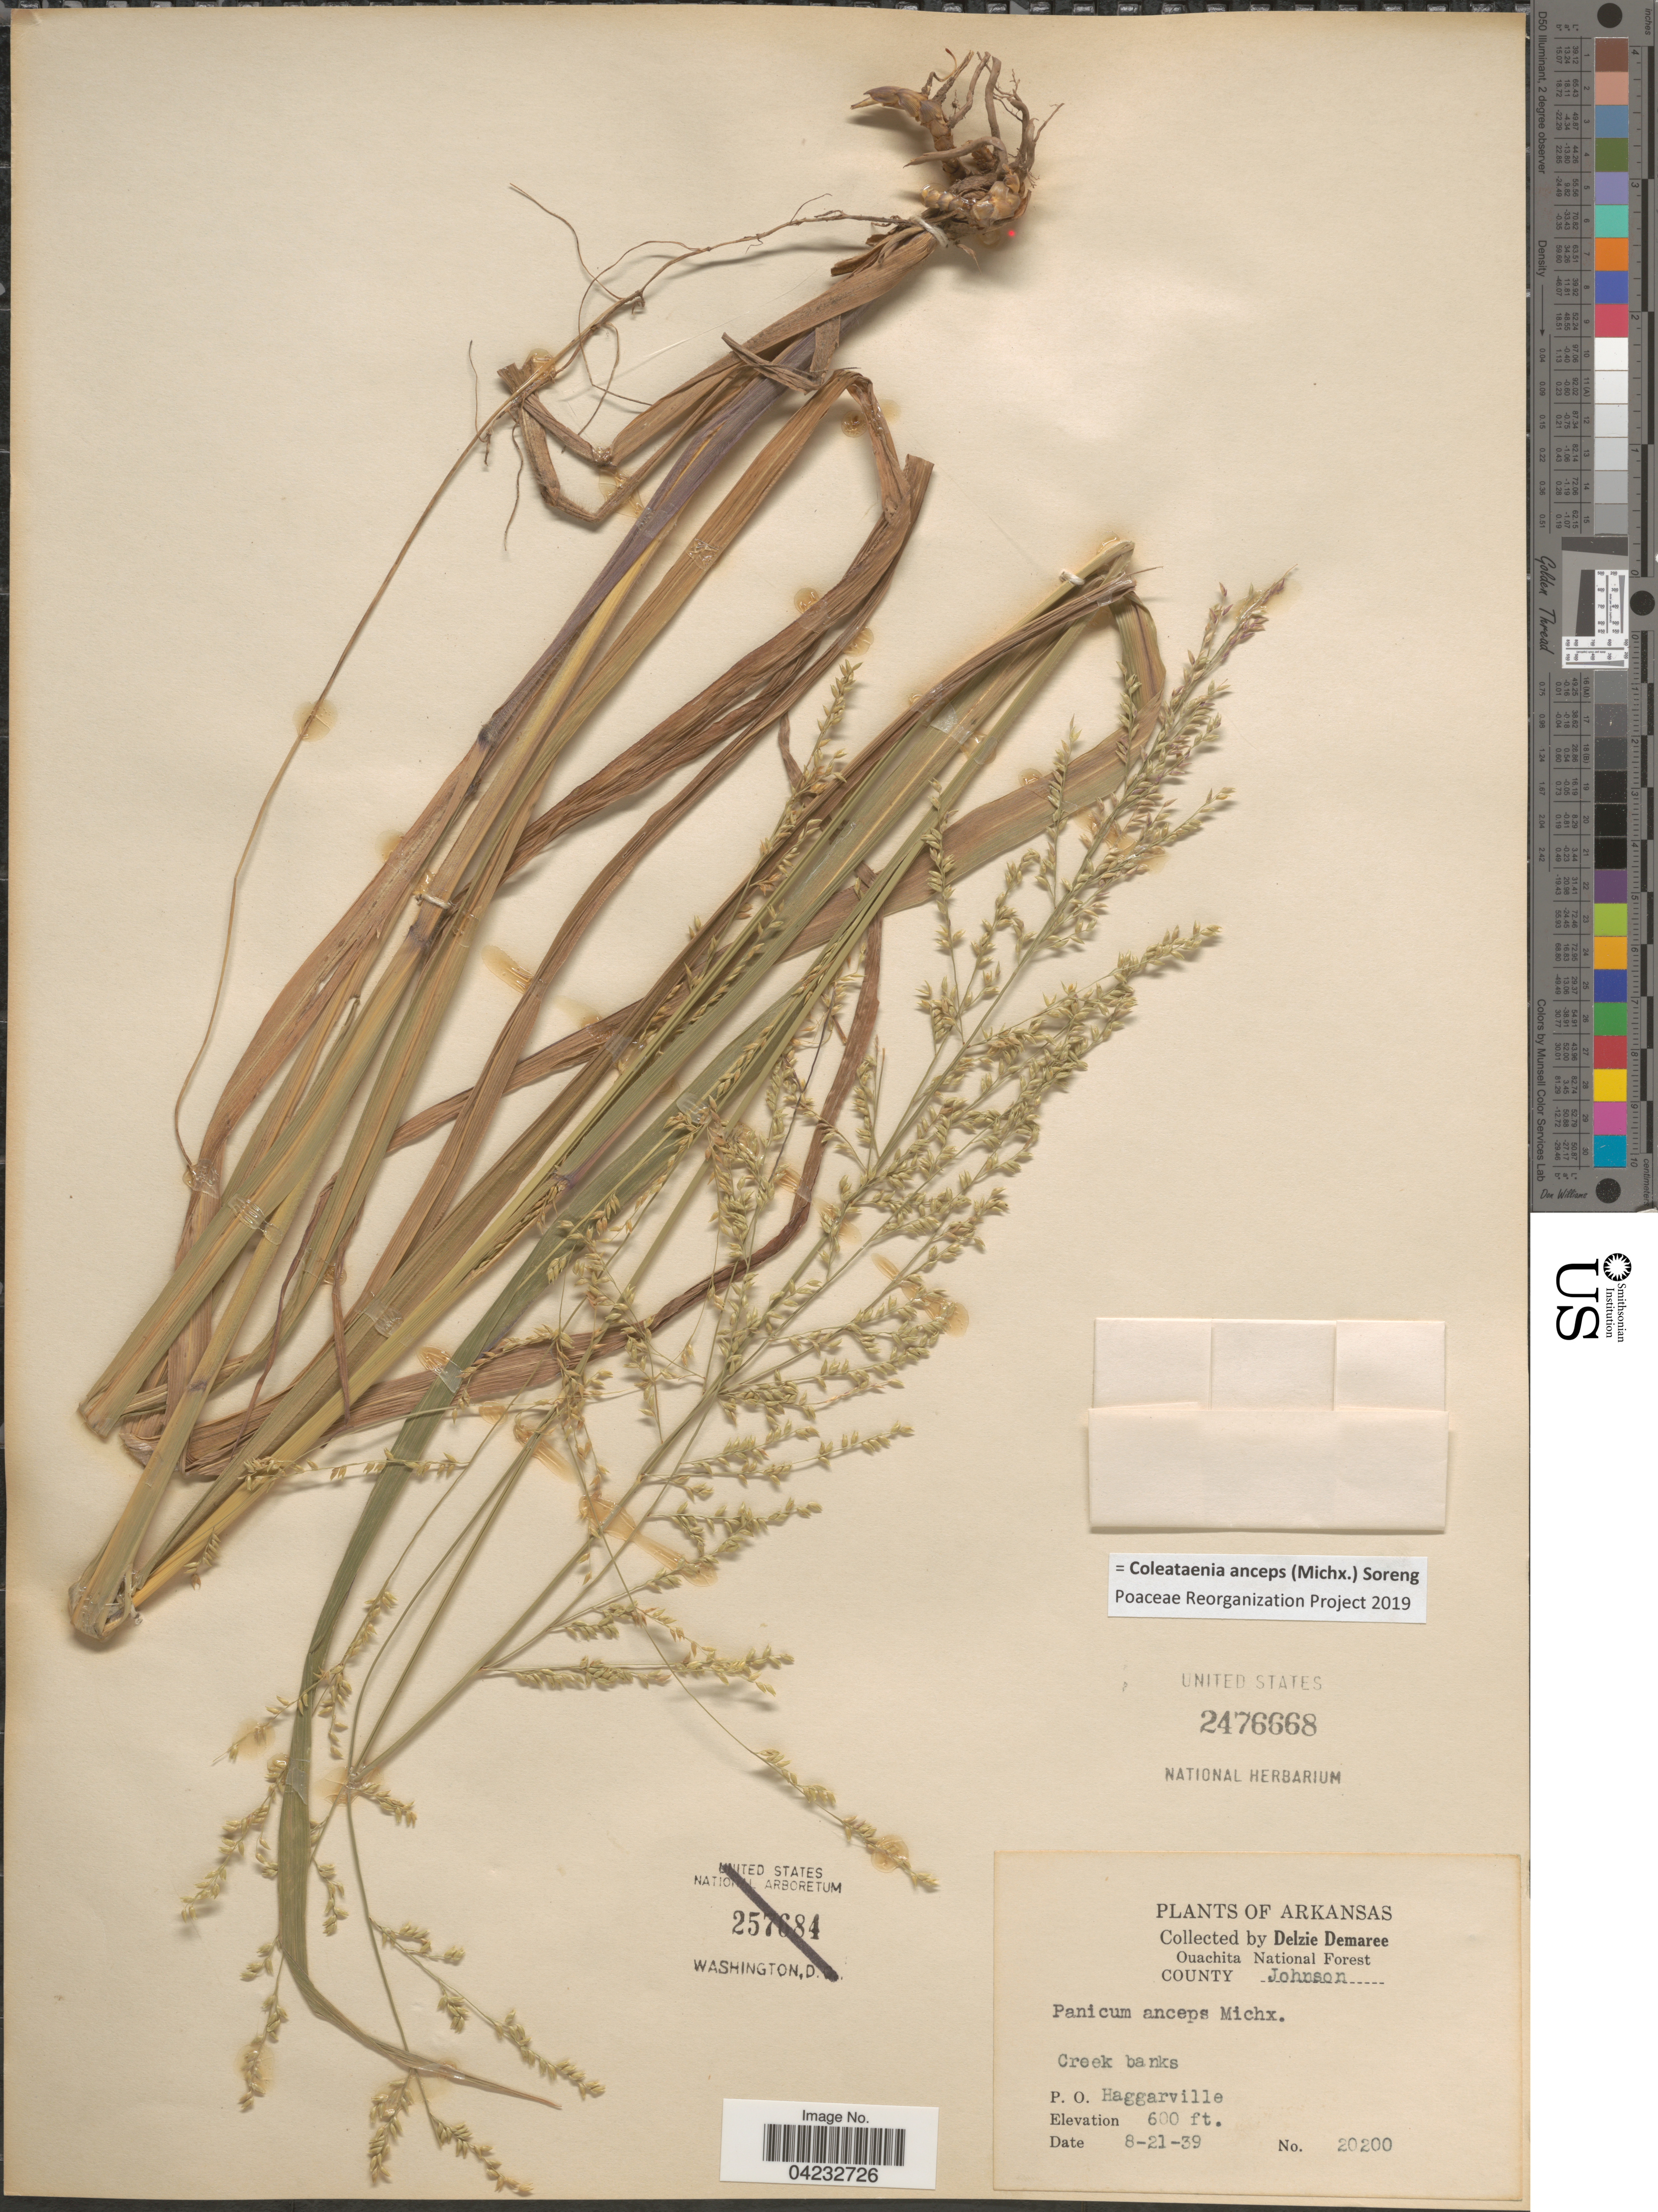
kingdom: Plantae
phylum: Tracheophyta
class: Liliopsida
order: Poales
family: Poaceae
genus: Coleataenia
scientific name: Coleataenia anceps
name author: (Michx.) Soreng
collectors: D. Demaree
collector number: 20200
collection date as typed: Transcribed d/m/y: 21/8/39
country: United States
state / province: Arkansas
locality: Ouachita National Forest. County Johnson. P. O. Haggarville.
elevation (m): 183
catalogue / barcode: US 2476668